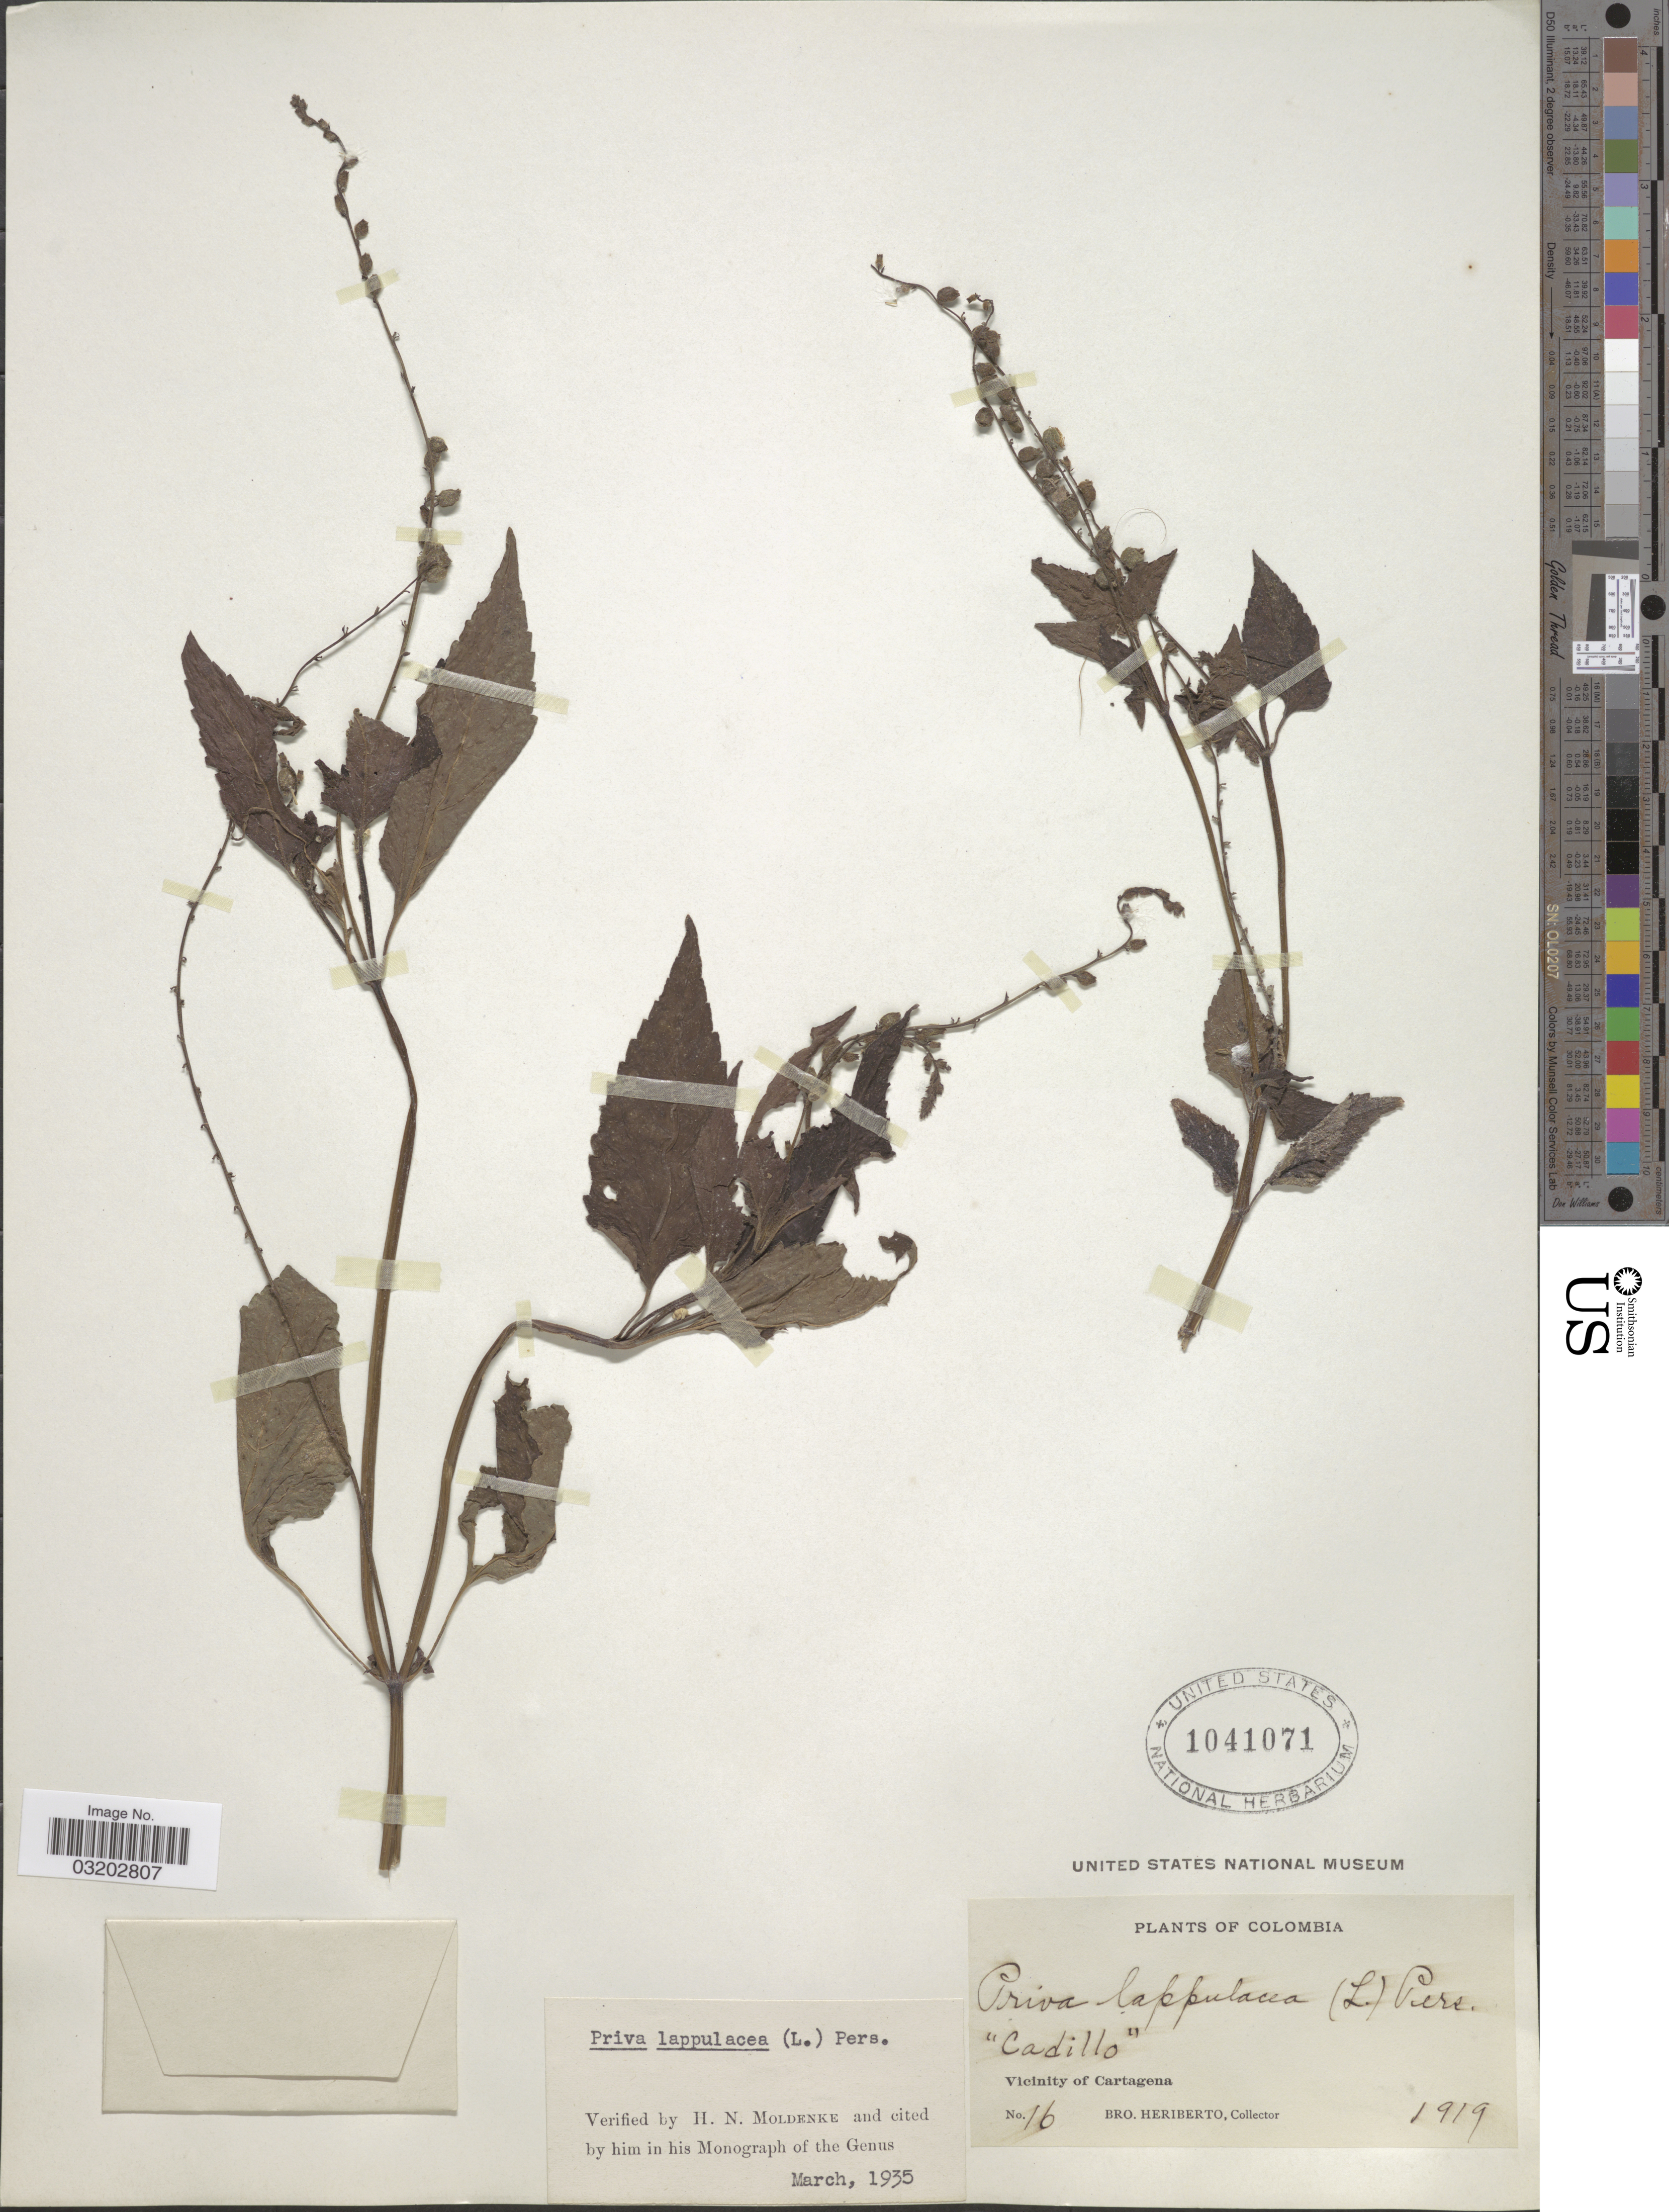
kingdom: Plantae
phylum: Tracheophyta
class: Magnoliopsida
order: Lamiales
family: Verbenaceae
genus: Priva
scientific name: Priva lappulacea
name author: (L.) Pers.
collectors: B. Heriberto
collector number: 16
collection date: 1919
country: Colombia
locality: Vicinity of Cartagena.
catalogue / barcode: US 1041071